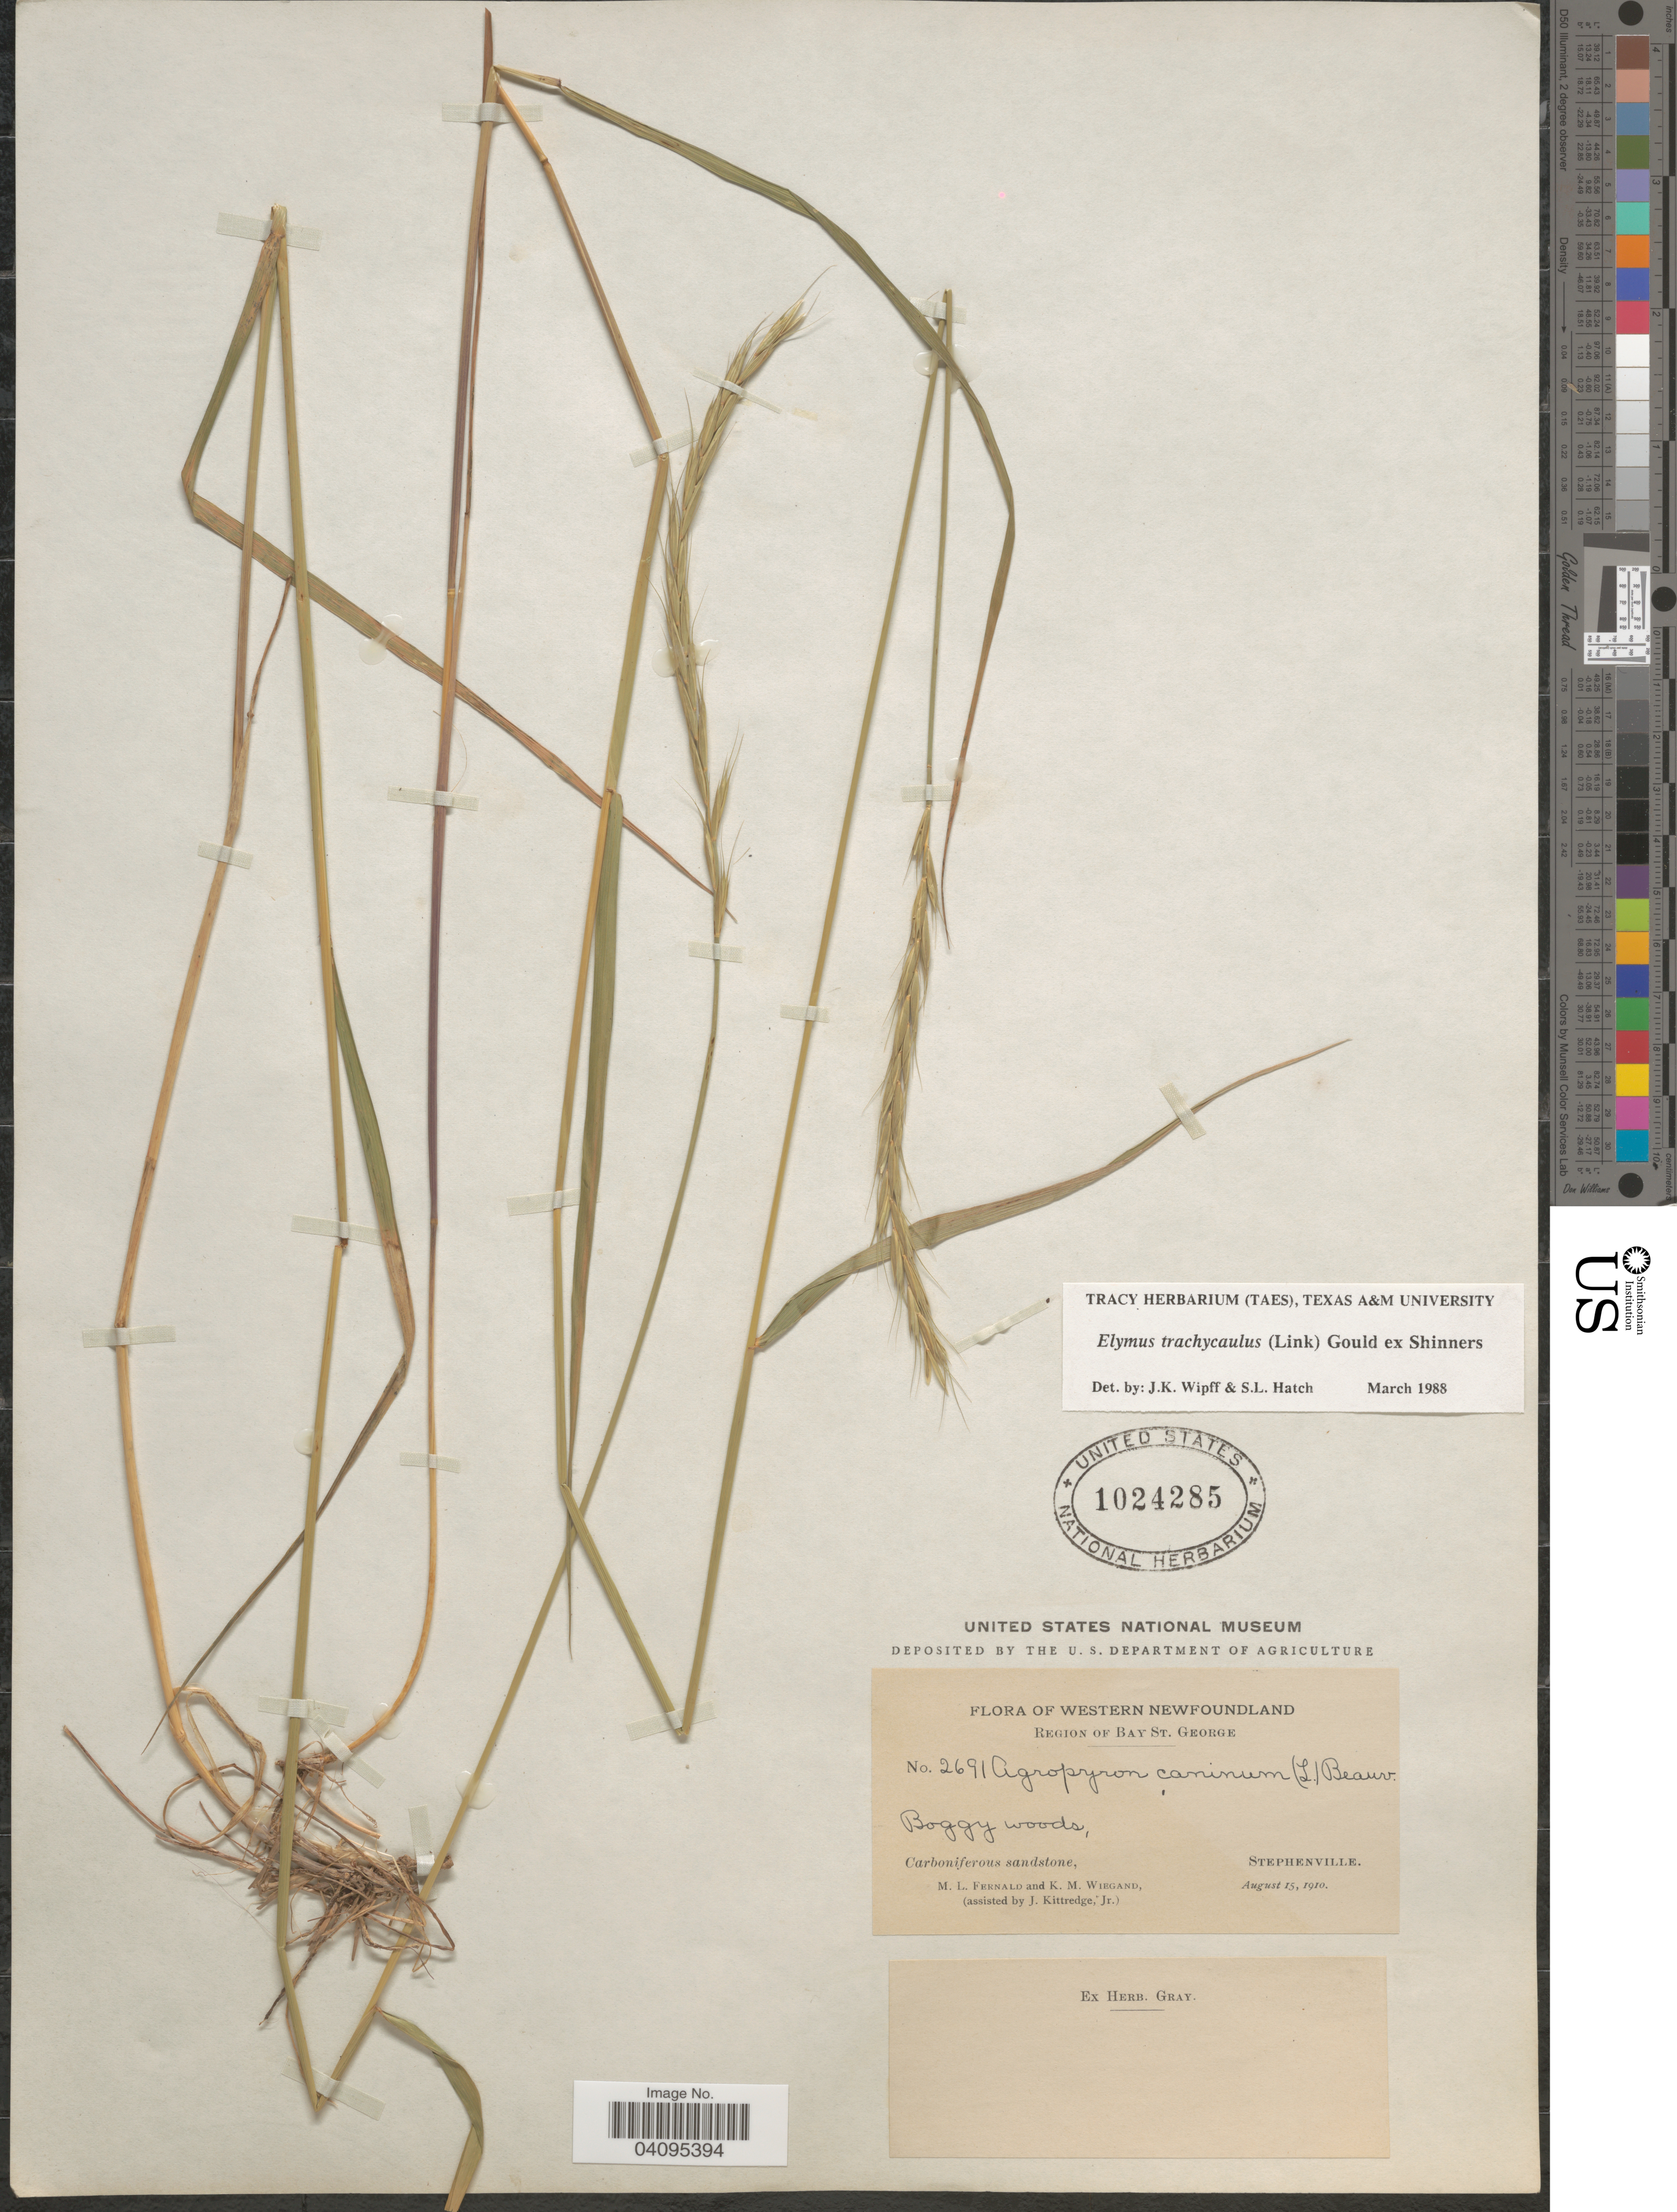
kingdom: Plantae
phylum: Tracheophyta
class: Liliopsida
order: Poales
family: Poaceae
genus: Elymus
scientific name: Elymus trachycaulus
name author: (Link) Gould ex Shinners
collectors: M. L. Fernald, K. M. Wiegand & J. Kittredge Jr.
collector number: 2691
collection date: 1910-08-15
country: Canada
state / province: Newfoundland and Labrador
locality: Western Newfoundland. Region of Bay St. George. Boggy woods, Carboniferous sandstone, Stephenville.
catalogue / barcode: US 1024285